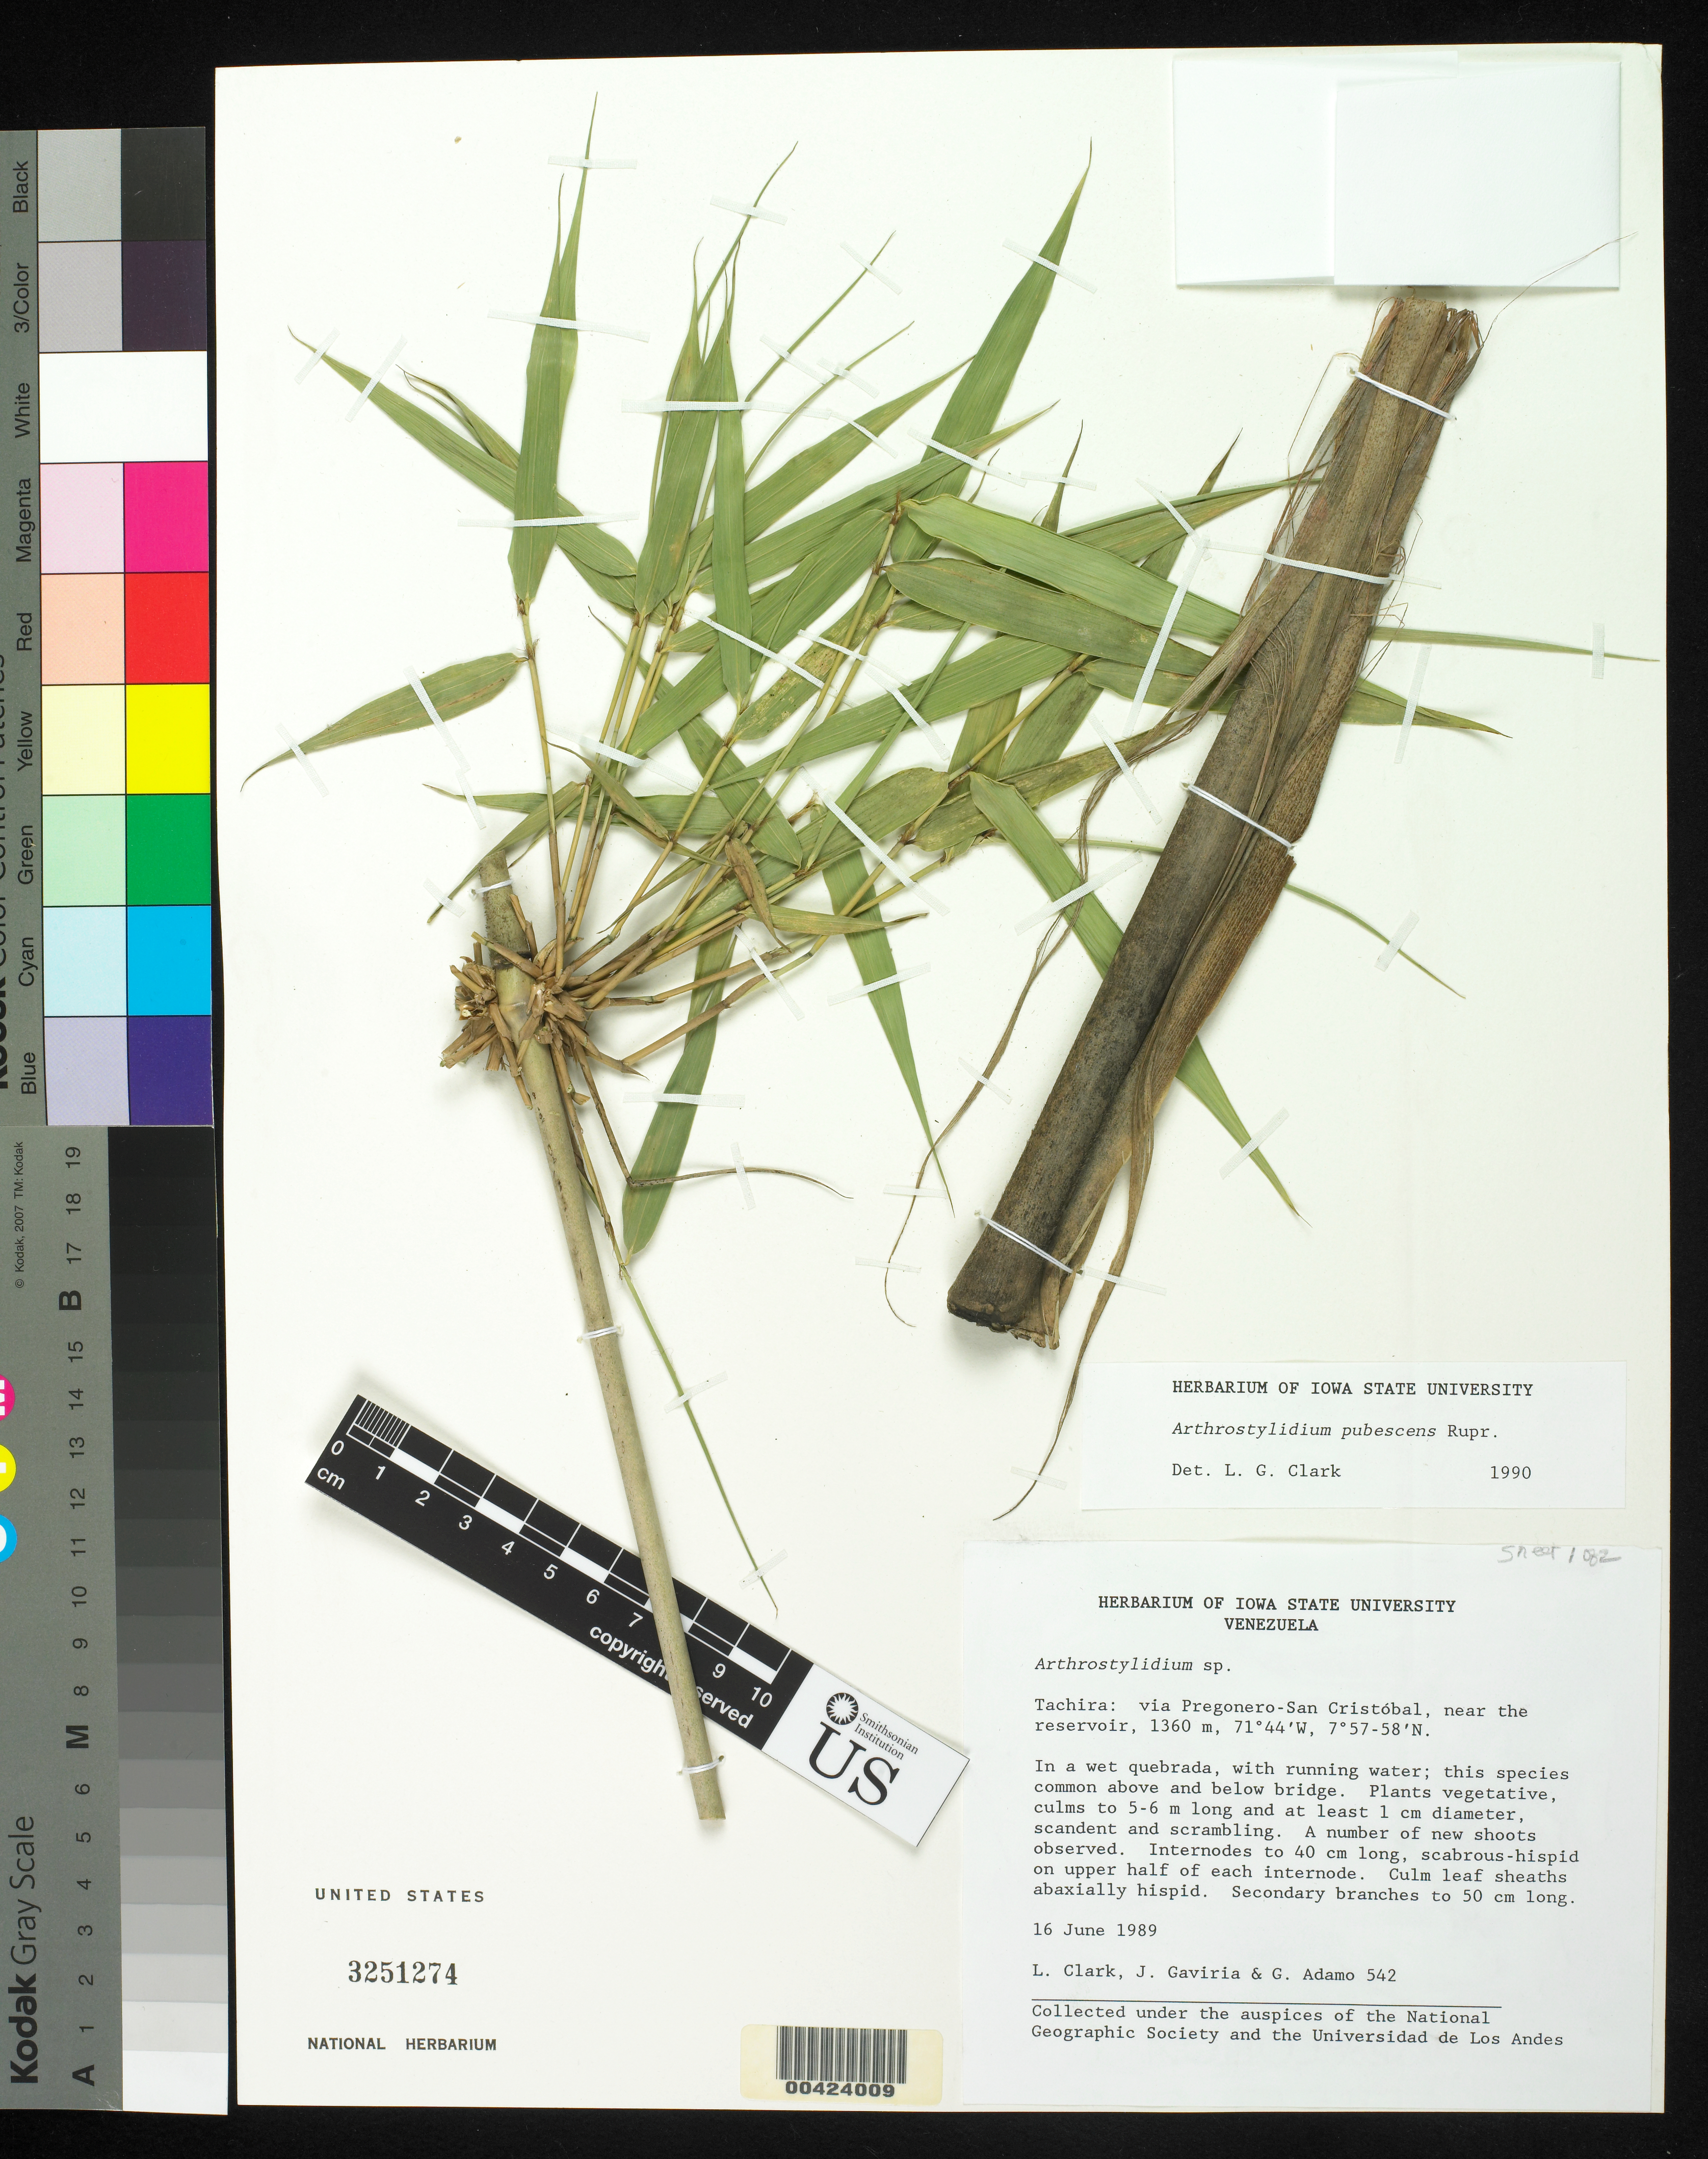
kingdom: Plantae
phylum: Tracheophyta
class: Liliopsida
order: Poales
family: Poaceae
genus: Arthrostylidium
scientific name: Arthrostylidium pubescens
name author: Rupr.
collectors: L. G. Clark, J. Gaviria & G. Adamo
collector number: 542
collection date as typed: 16 Jun 1989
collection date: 1989-06-16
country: Venezuela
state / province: Tachira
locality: Via pregonero - san cristobal, near the bridge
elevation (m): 1360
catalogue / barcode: US 3251274